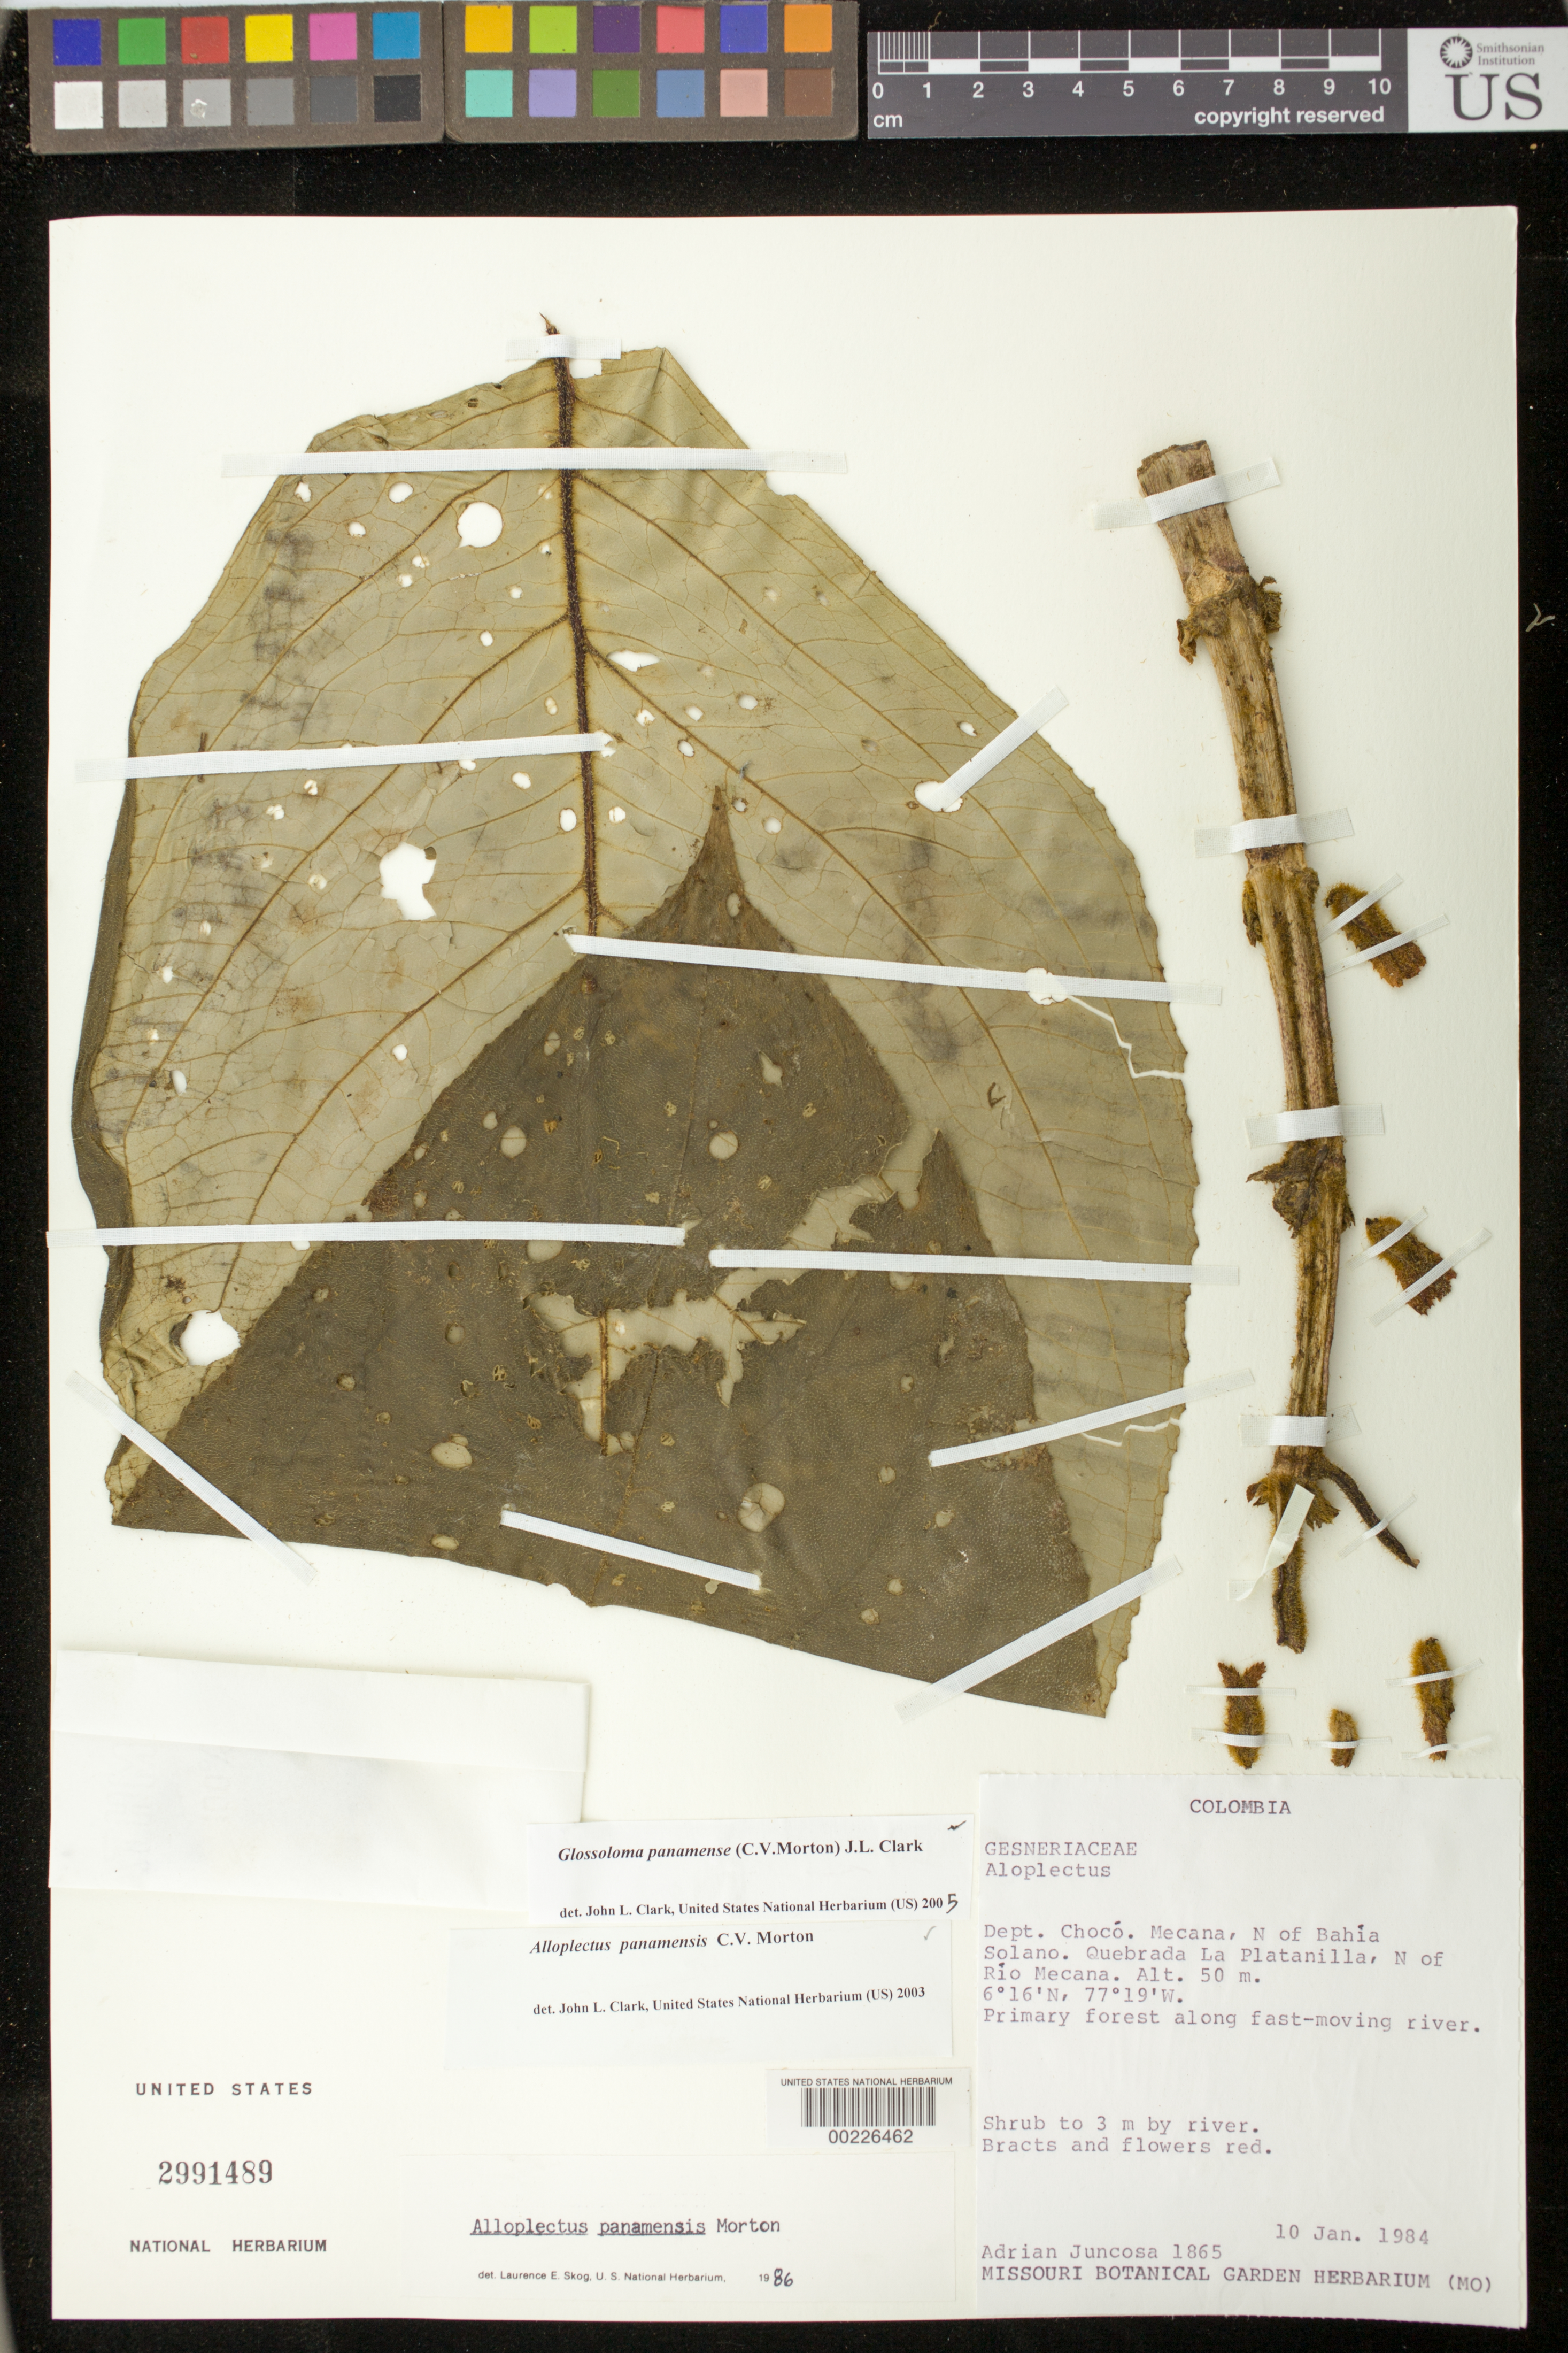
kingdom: Plantae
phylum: Tracheophyta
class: Magnoliopsida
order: Lamiales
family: Gesneriaceae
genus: Glossoloma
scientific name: Glossoloma panamense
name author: (C.V. Morton) J.L. Clark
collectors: A. Juncosa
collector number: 1865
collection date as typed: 10 Jan 1984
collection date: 1984-01-10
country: Colombia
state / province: Chocó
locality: Mecana, N of Bahia Solano, Quebrada la Platanilla, N of Rio Mecana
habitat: Primary forest along fast-moving river; by river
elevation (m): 50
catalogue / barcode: US 2991489